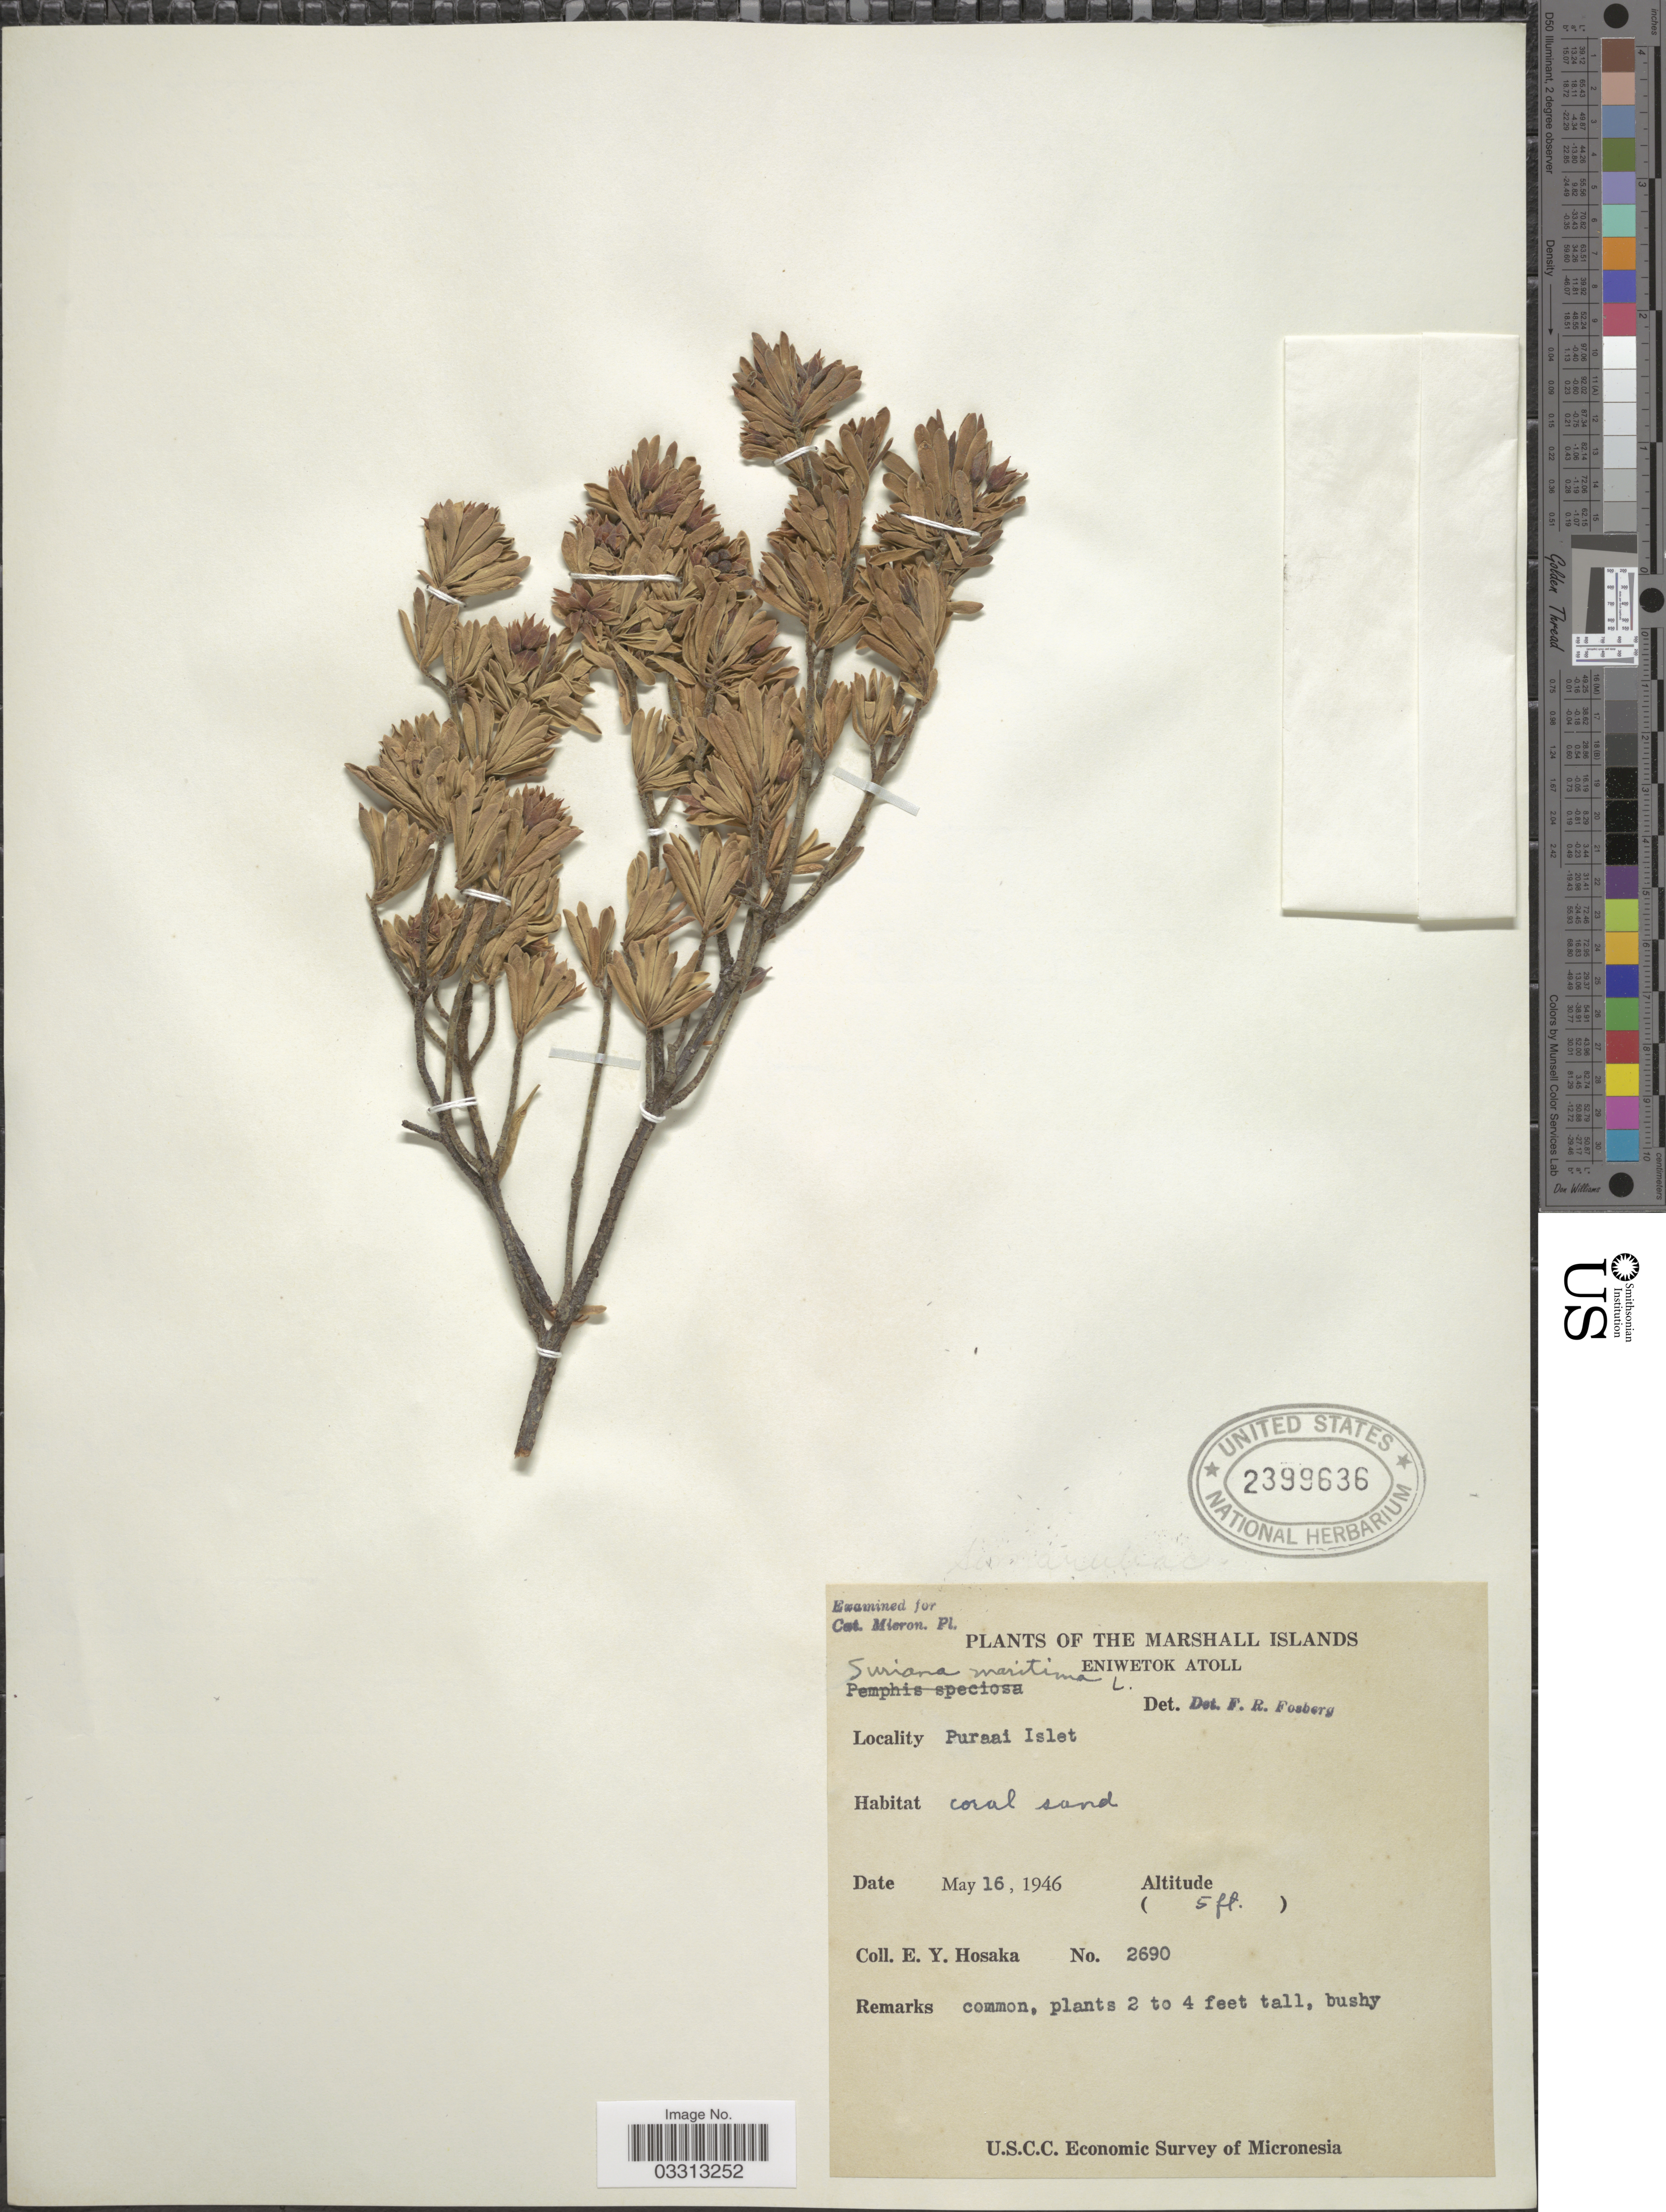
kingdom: Plantae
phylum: Tracheophyta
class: Magnoliopsida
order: Fabales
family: Surianaceae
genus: Suriana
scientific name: Suriana maritima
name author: L.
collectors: E. Y. Hosaka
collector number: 2690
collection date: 1946-05-16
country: Marshall Islands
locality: Eniwetol Atoll. Puraai Islet.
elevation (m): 2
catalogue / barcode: US 2399636